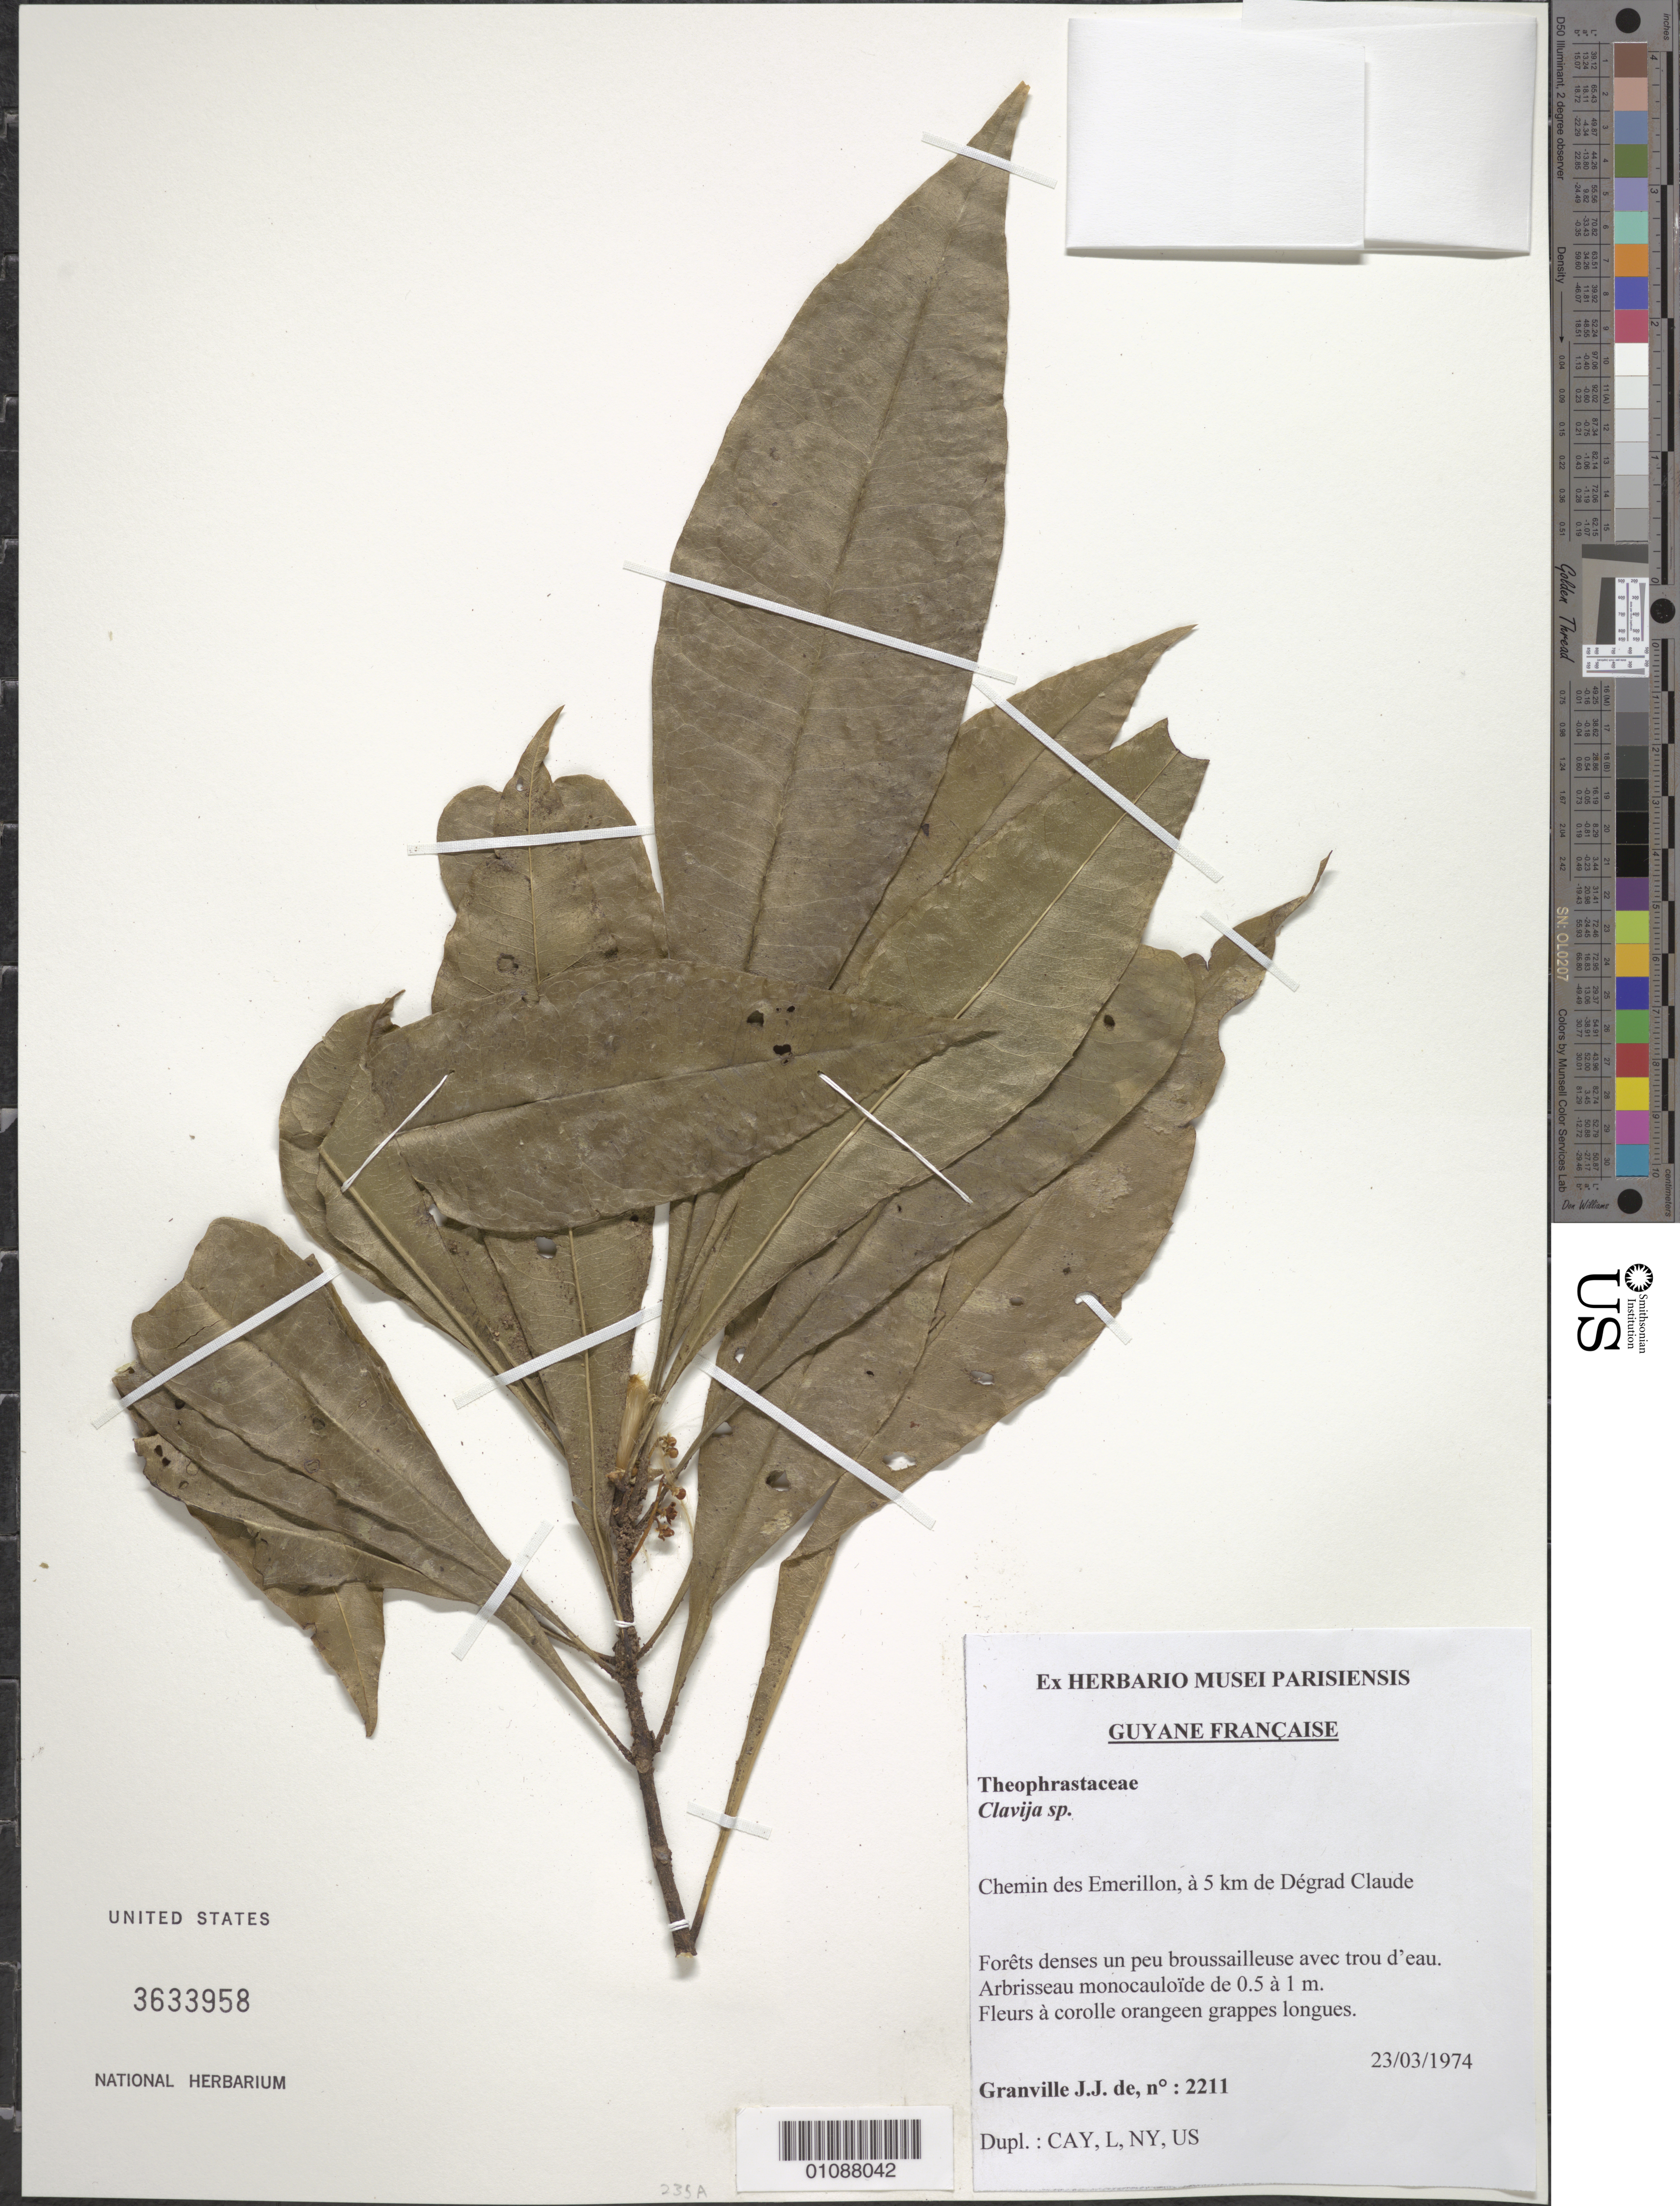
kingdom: Plantae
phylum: Tracheophyta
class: Magnoliopsida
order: Ericales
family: Primulaceae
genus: Clavija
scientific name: Clavija sp.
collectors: J.-J. de Granville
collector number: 2211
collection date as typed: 3-Mar-74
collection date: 1974-03-03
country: French Guiana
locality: Chemin des Emerillon, a 5km de Dégrad Claude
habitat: Forets denses un peu broussailleuse avec trou d'eau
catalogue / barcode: US 3633958